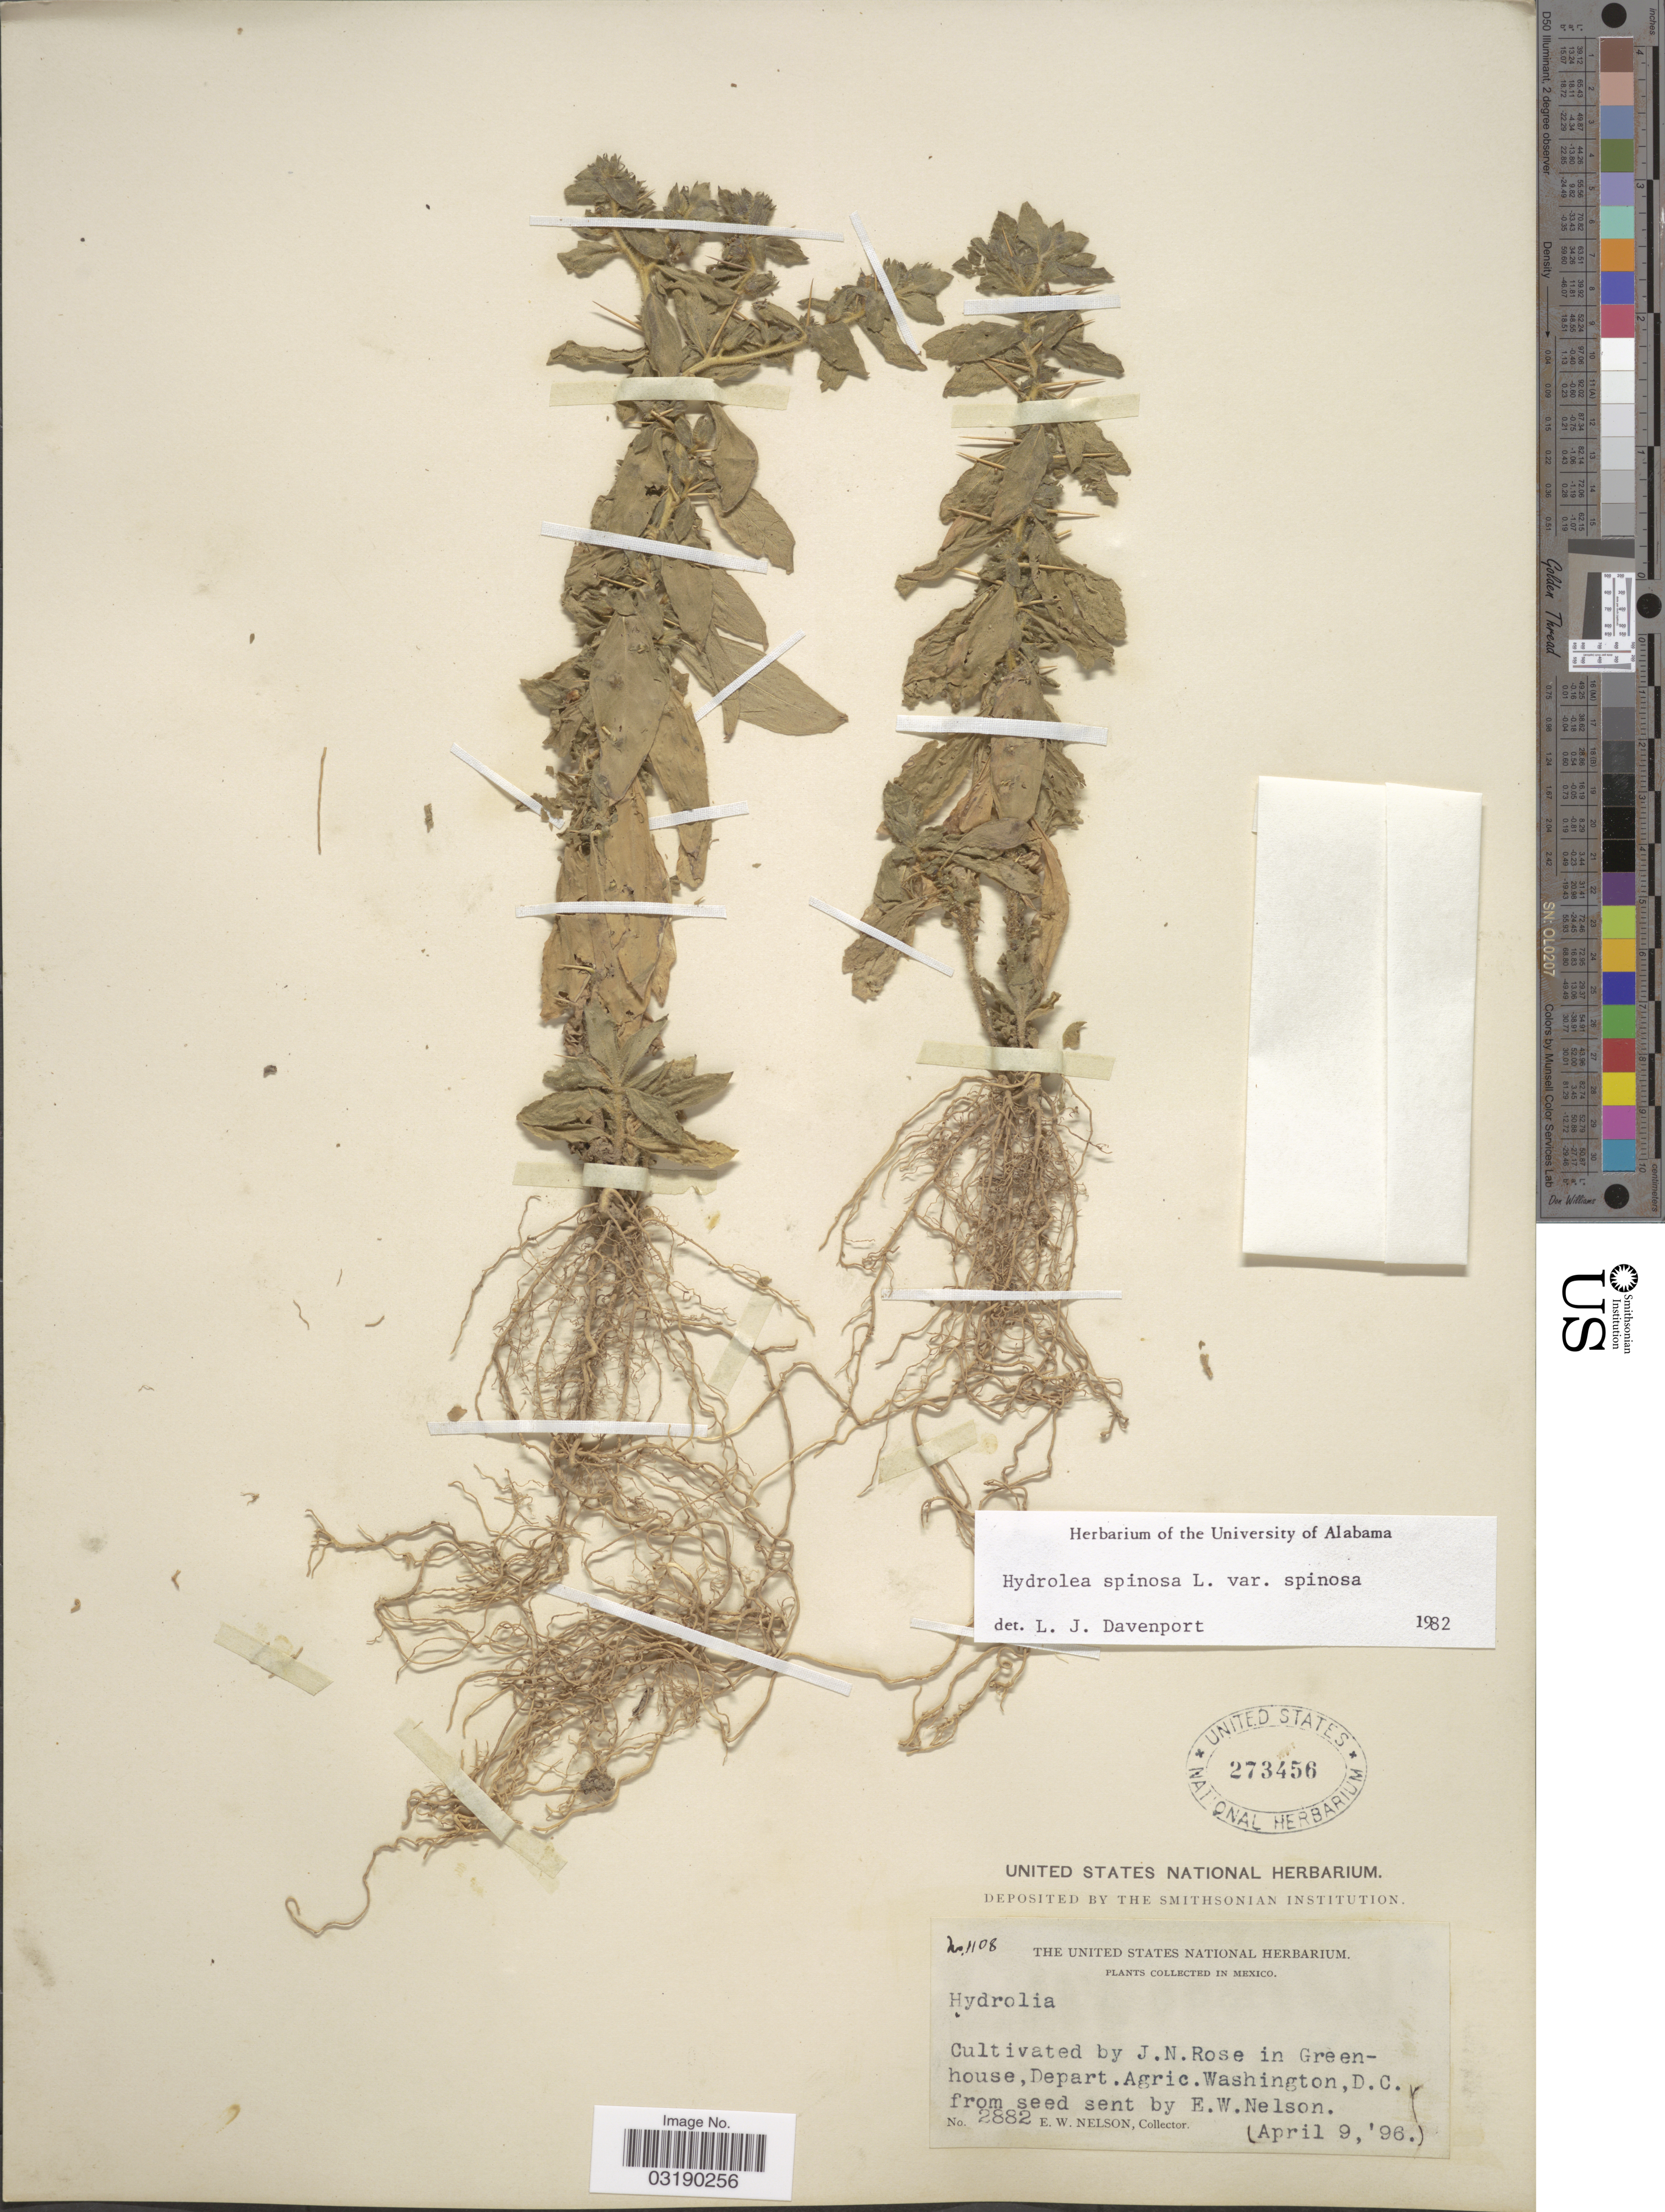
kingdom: Plantae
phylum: Tracheophyta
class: Magnoliopsida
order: Solanales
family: Hydroleaceae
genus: Hydrolea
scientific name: Hydrolea spinosa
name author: L.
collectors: J. N. Rose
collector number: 2882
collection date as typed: Transcribed d/m/y: 9/4/96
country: United States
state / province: District of Columbia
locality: Cultivated by J.N. Rose in Greenhouse, Depart. Agric. Washington, D.C.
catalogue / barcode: US 273456